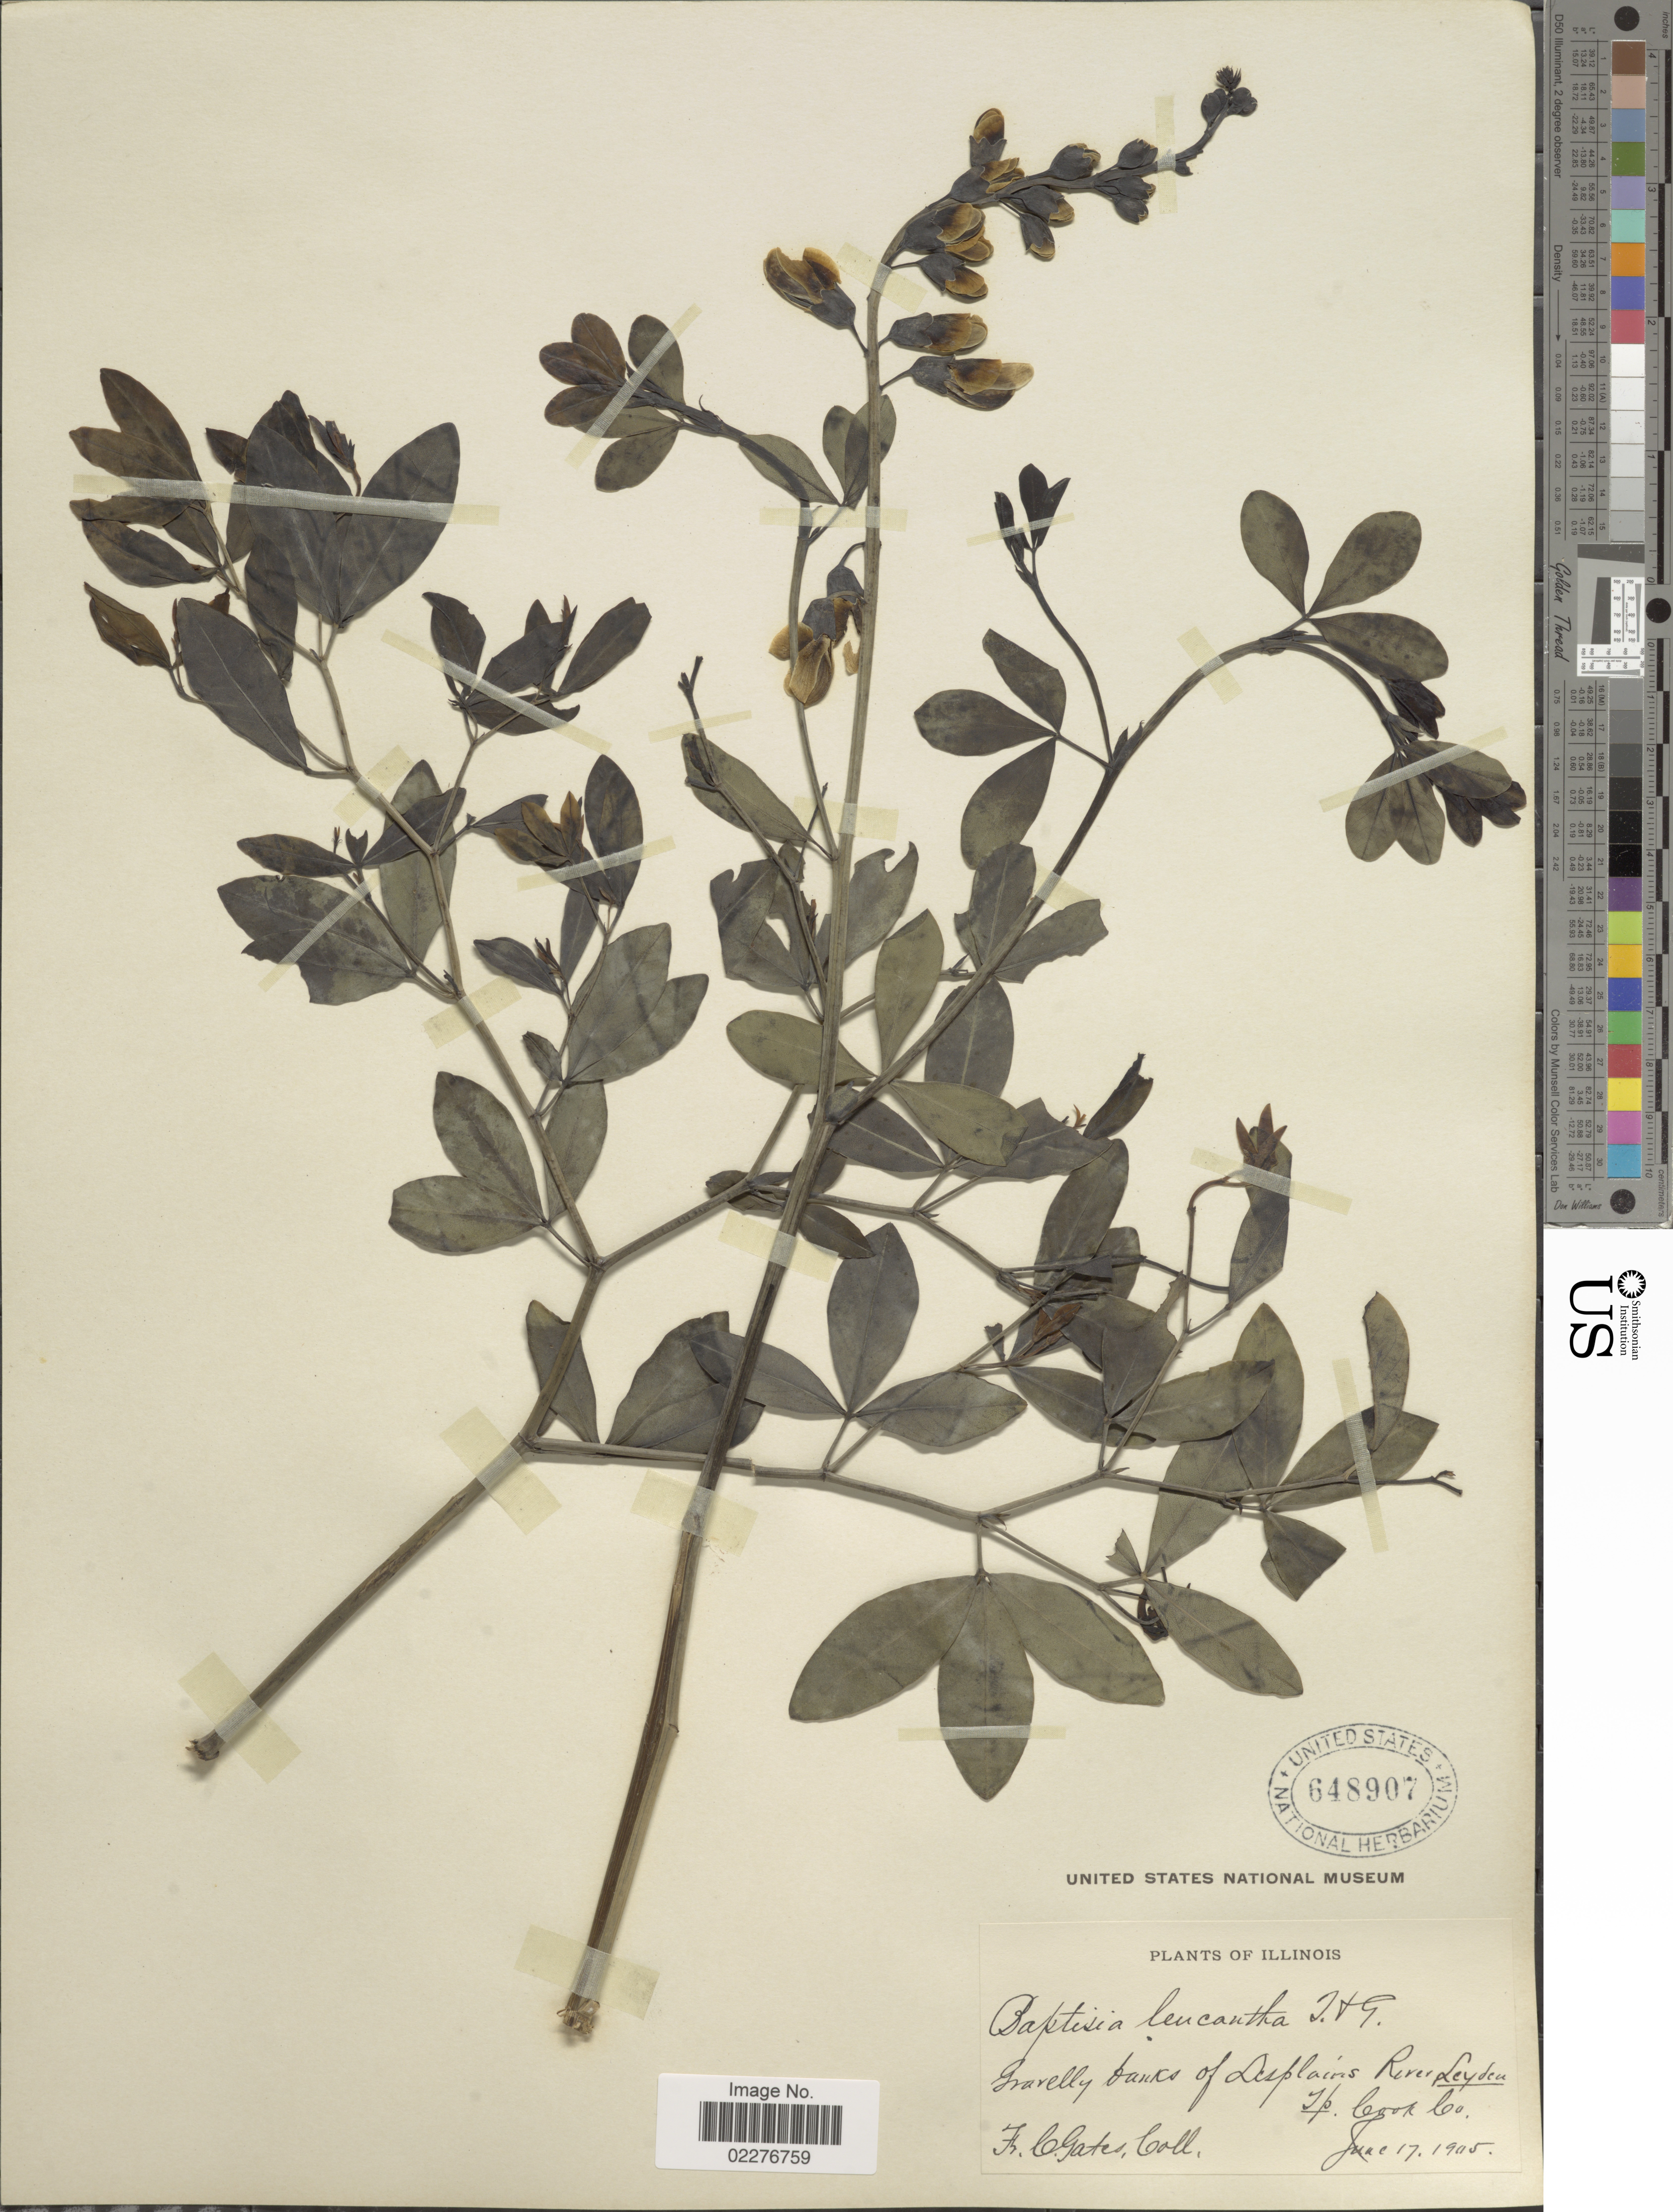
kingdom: Plantae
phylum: Tracheophyta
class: Magnoliopsida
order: Fabales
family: Fabaceae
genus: Baptisia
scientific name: Baptisia leucantha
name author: Torr. & A. Gray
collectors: F. C. Gates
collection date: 1905-06-17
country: United States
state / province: Illinois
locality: Gravelly banks of Desplains River, Leyden Ip Cook Co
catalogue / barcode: US 648907